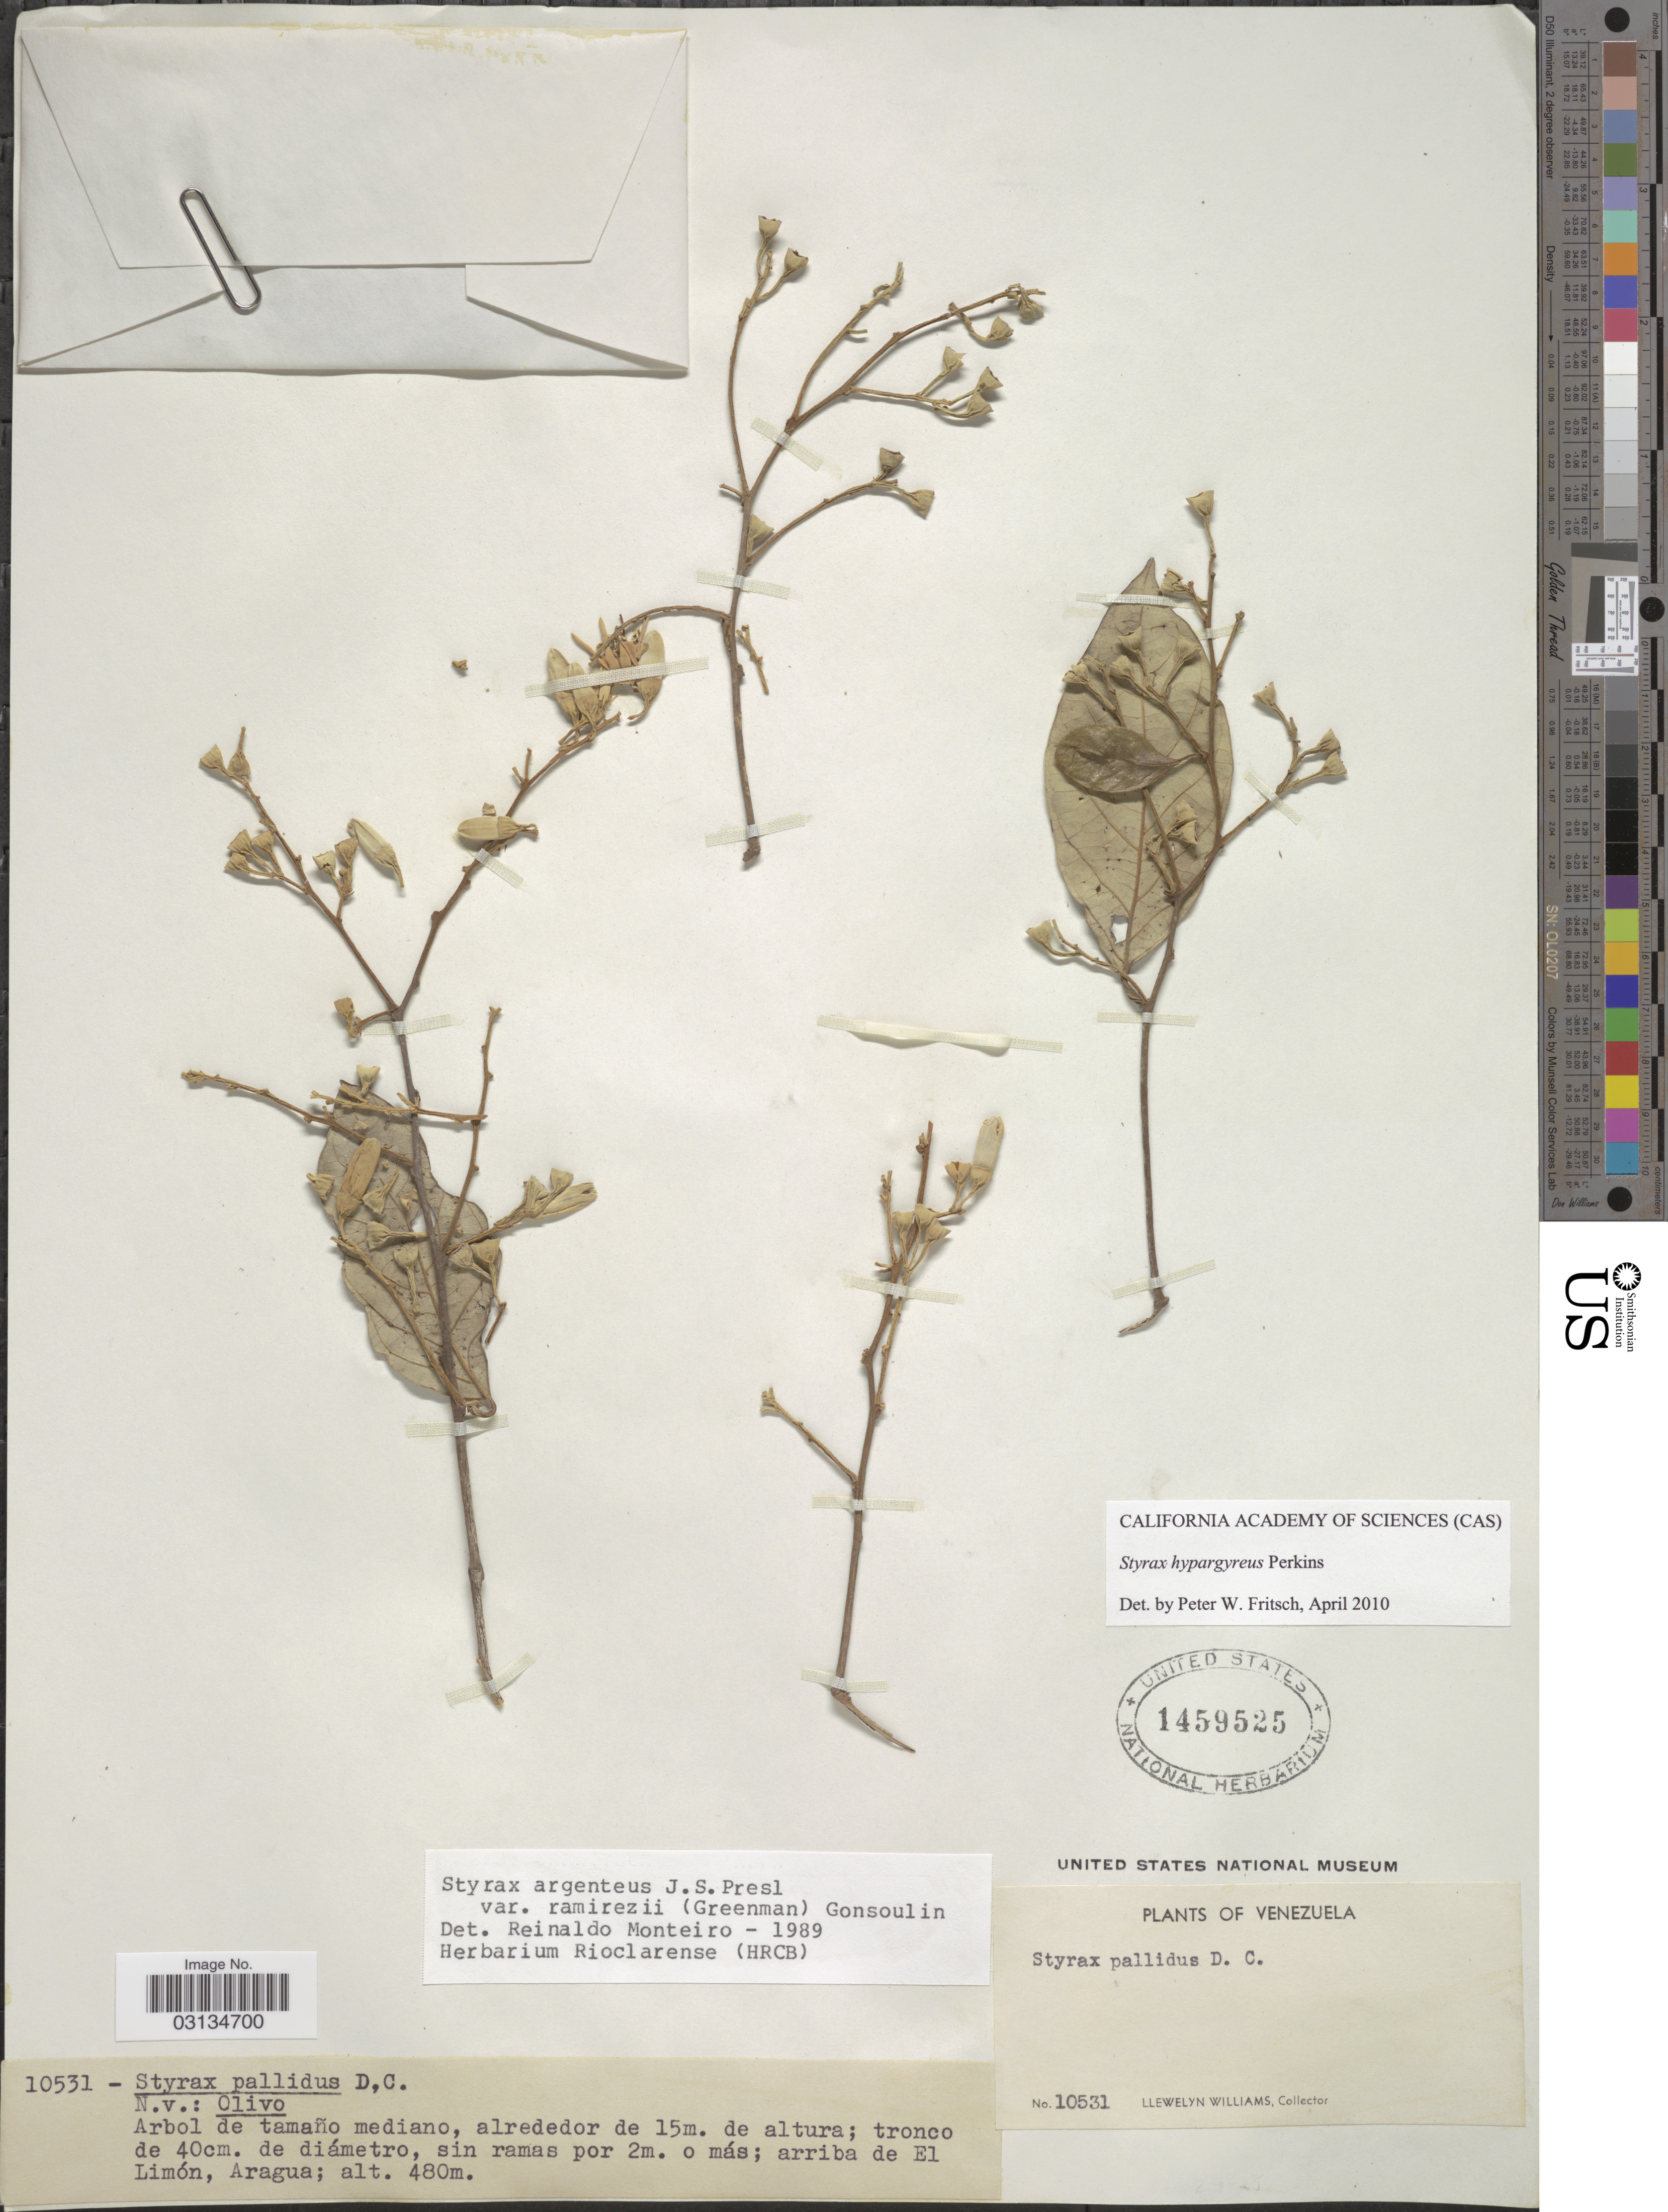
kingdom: Plantae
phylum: Tracheophyta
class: Magnoliopsida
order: Ericales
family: Styracaceae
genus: Styrax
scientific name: Styrax hypargyreus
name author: Perkins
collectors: Ll. Williams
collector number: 10531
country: Venezuela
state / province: Aragua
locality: Arriba de El Limón.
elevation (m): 480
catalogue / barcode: US 1459525